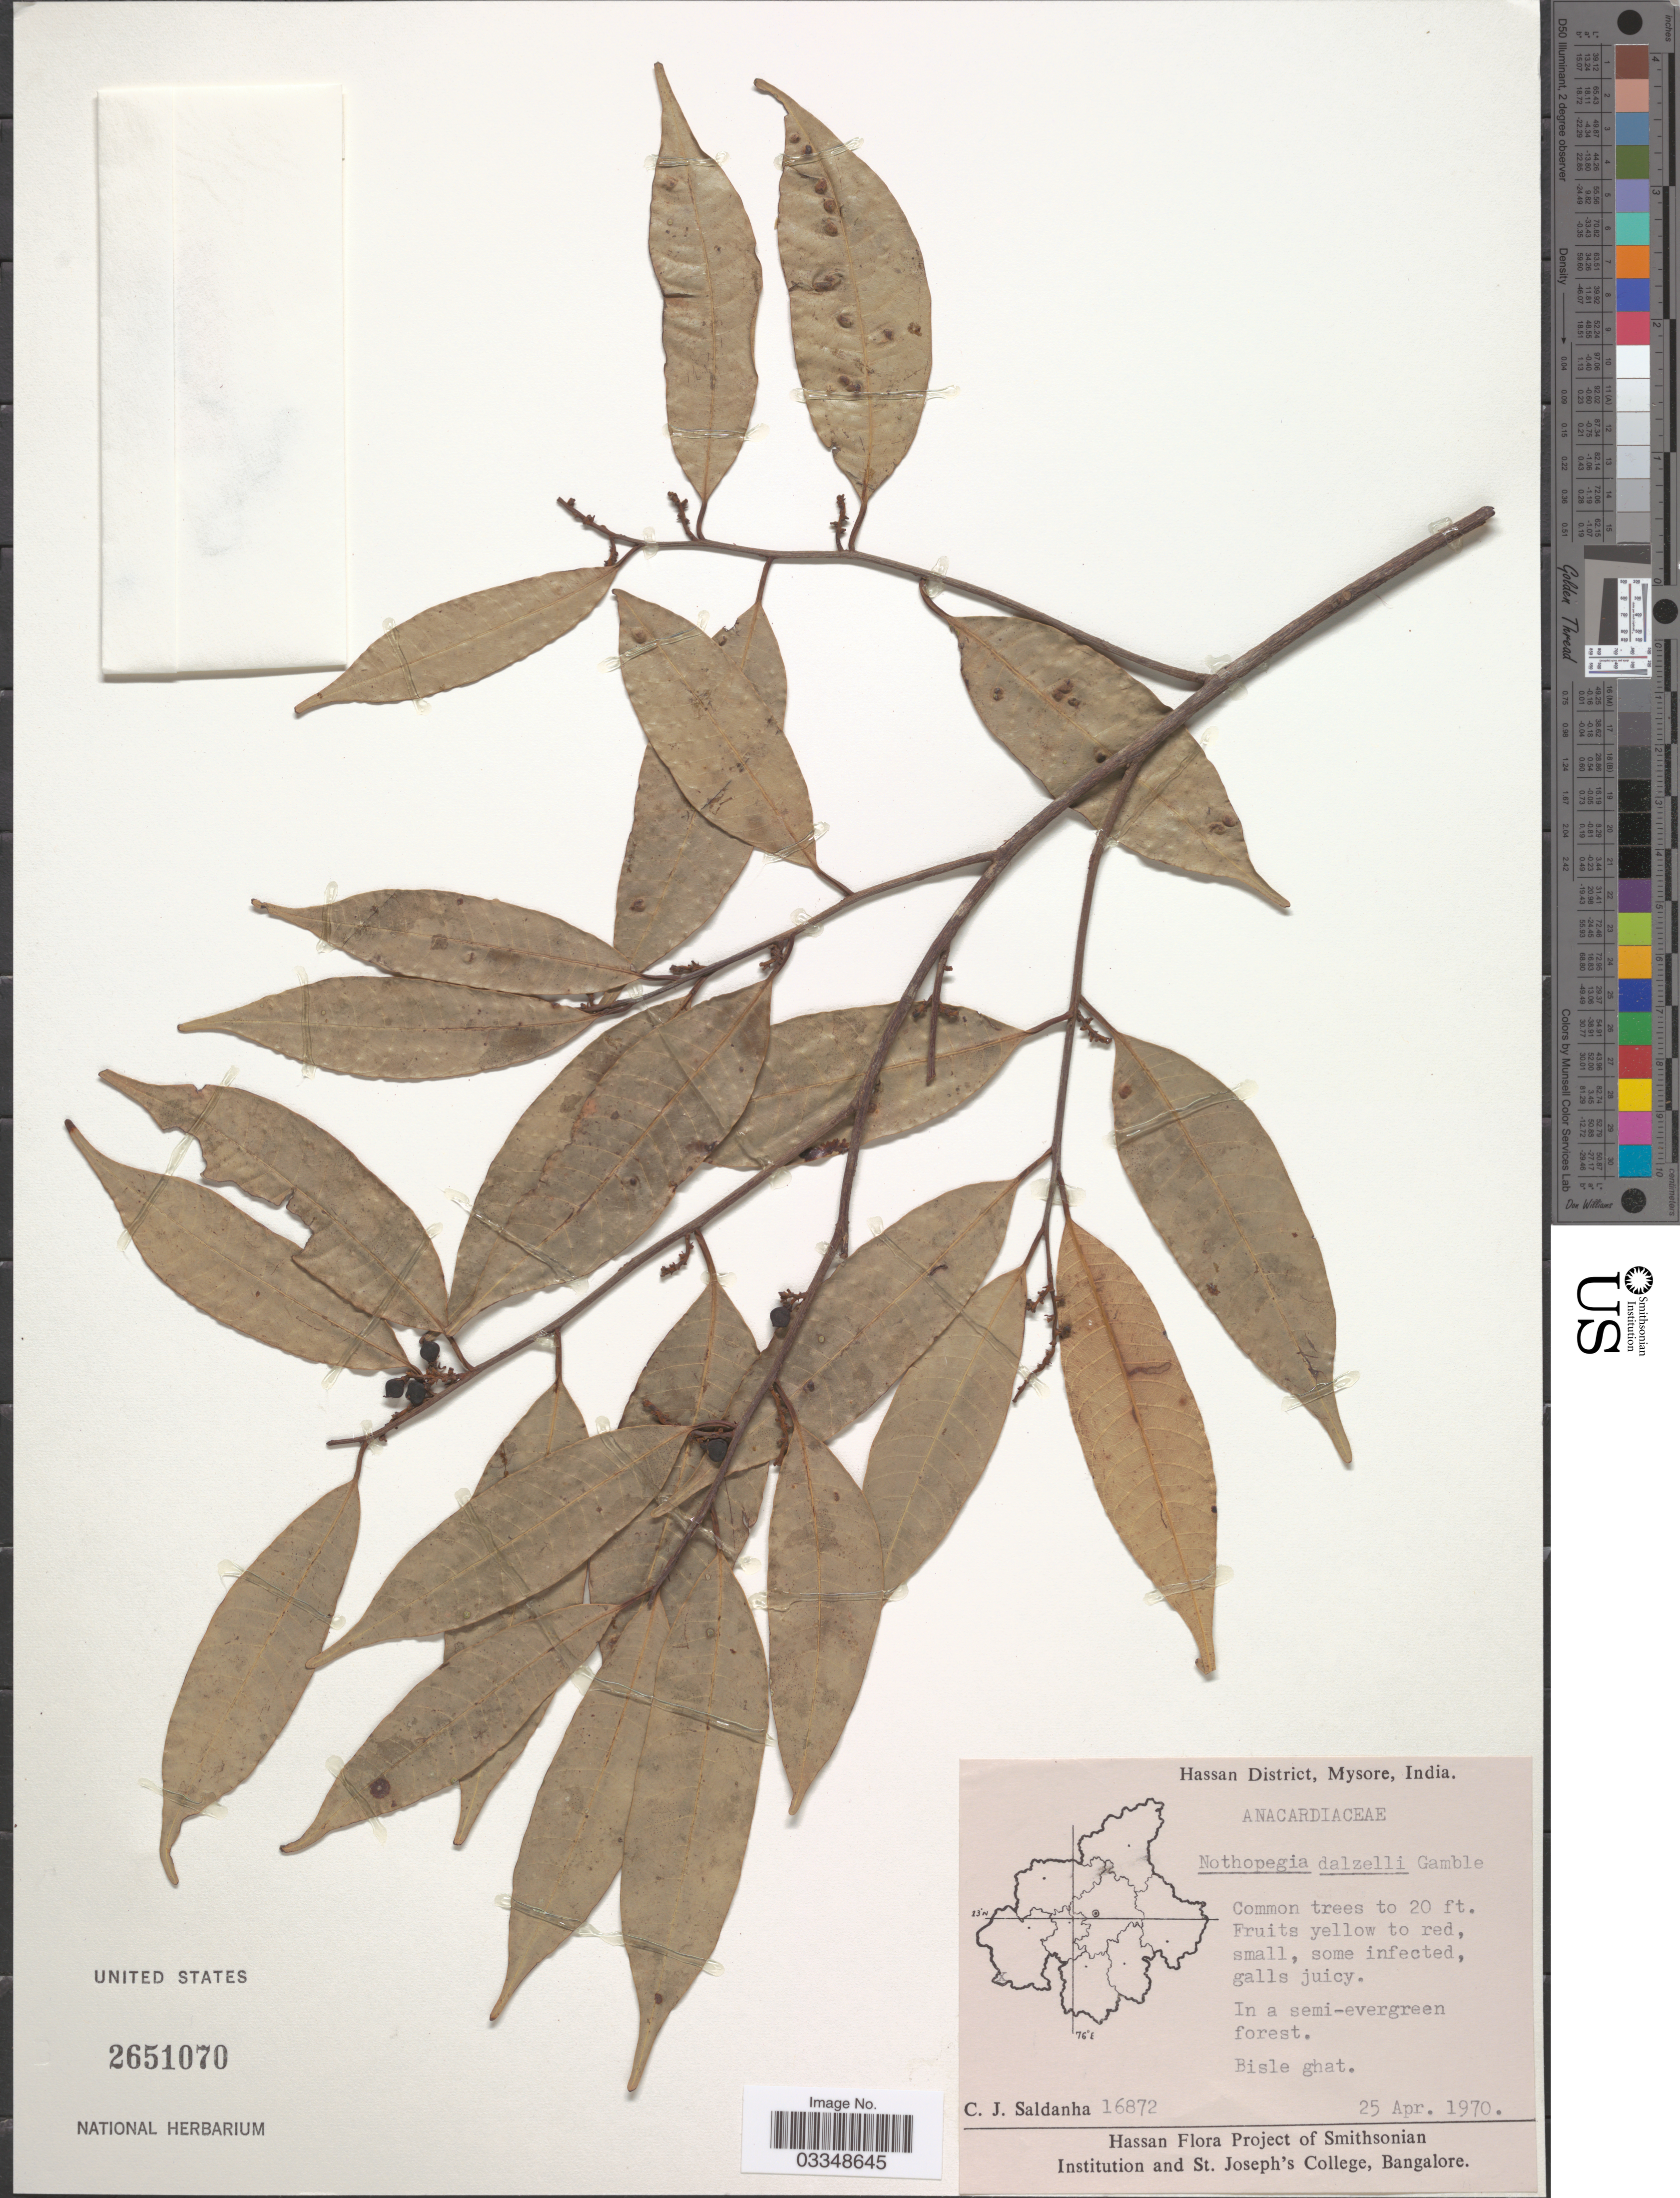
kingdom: Plantae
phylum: Tracheophyta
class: Magnoliopsida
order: Sapindales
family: Anacardiaceae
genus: Nothopegia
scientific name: Nothopegia dalzellii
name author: Gamble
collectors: C. J. Saldanha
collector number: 16872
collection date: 1970-04-25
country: India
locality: Hassan District, Mysore. Bisle ghat.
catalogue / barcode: US 2651070